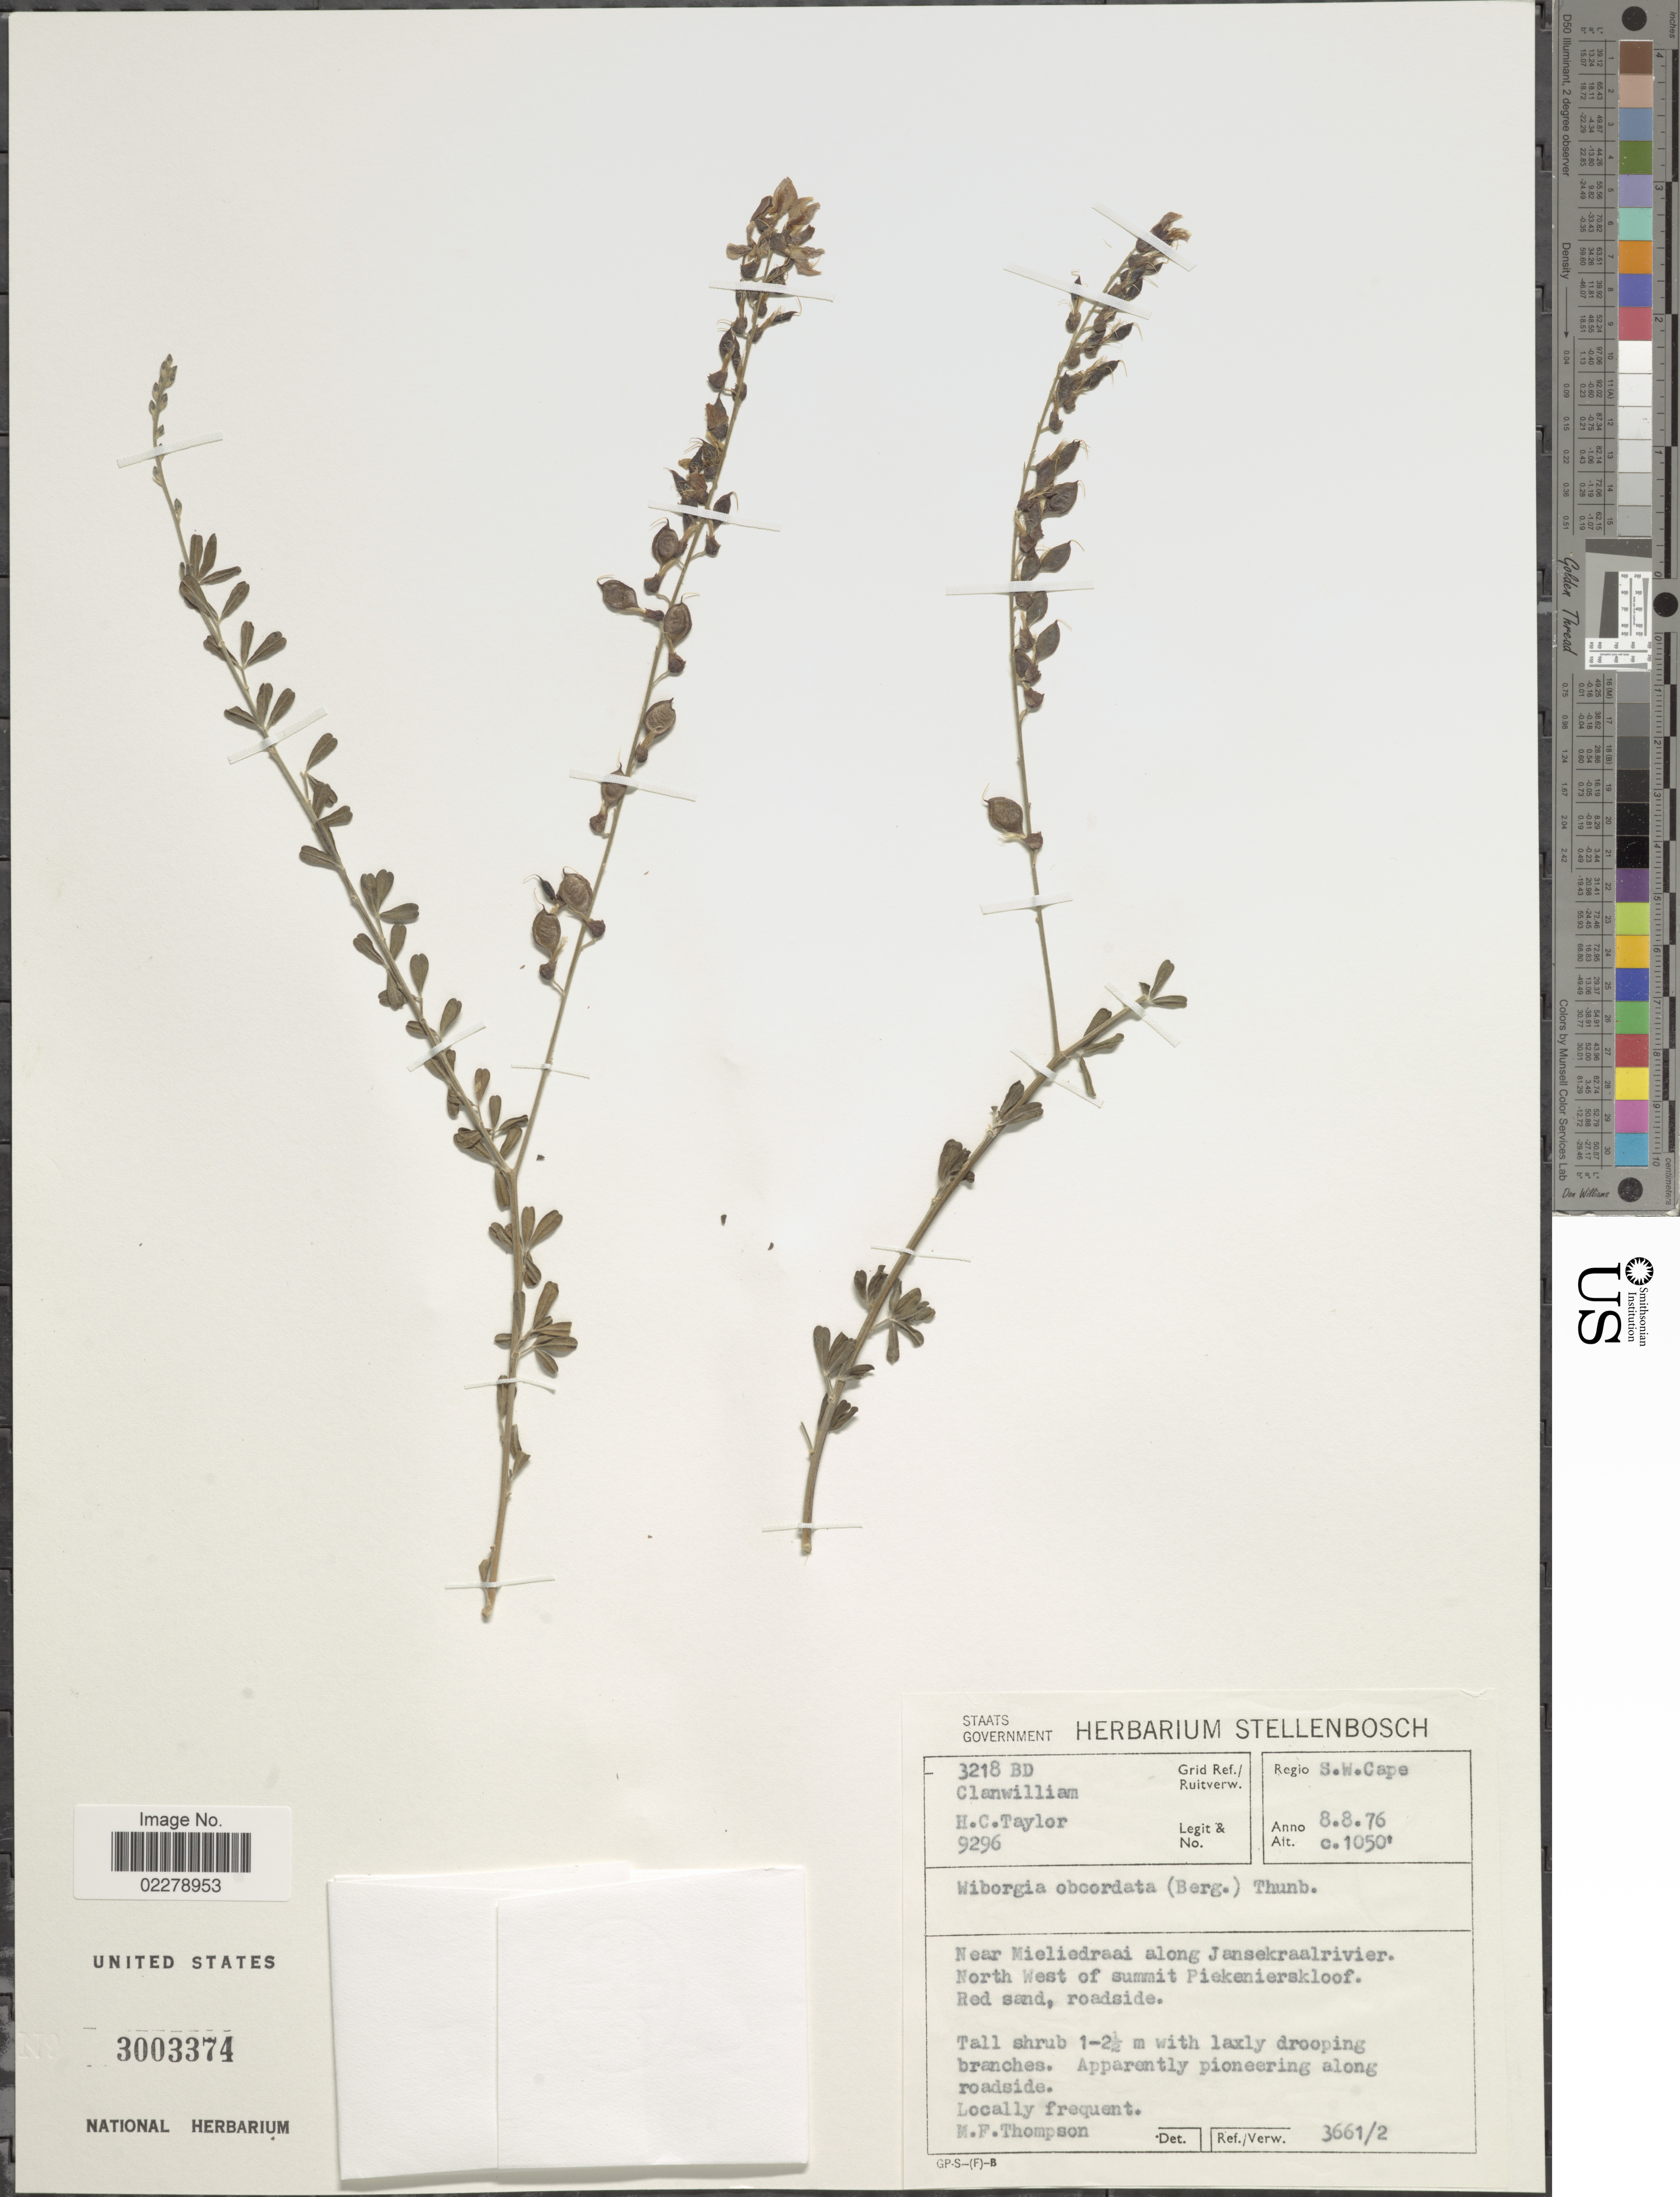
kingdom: Plantae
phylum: Tracheophyta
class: Magnoliopsida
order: Fabales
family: Fabaceae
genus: Wiborgia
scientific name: Wiborgia obcordata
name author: (P.J. Bergius) Thunb.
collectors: H. Taylor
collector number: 9296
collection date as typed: Transcribed d/m/y: 8/8/76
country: South Africa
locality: Regio S.W. Cape. Near Tieliedraai along Jansekraalrivier. North West of summit Piekenierskloof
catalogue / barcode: US 3003374